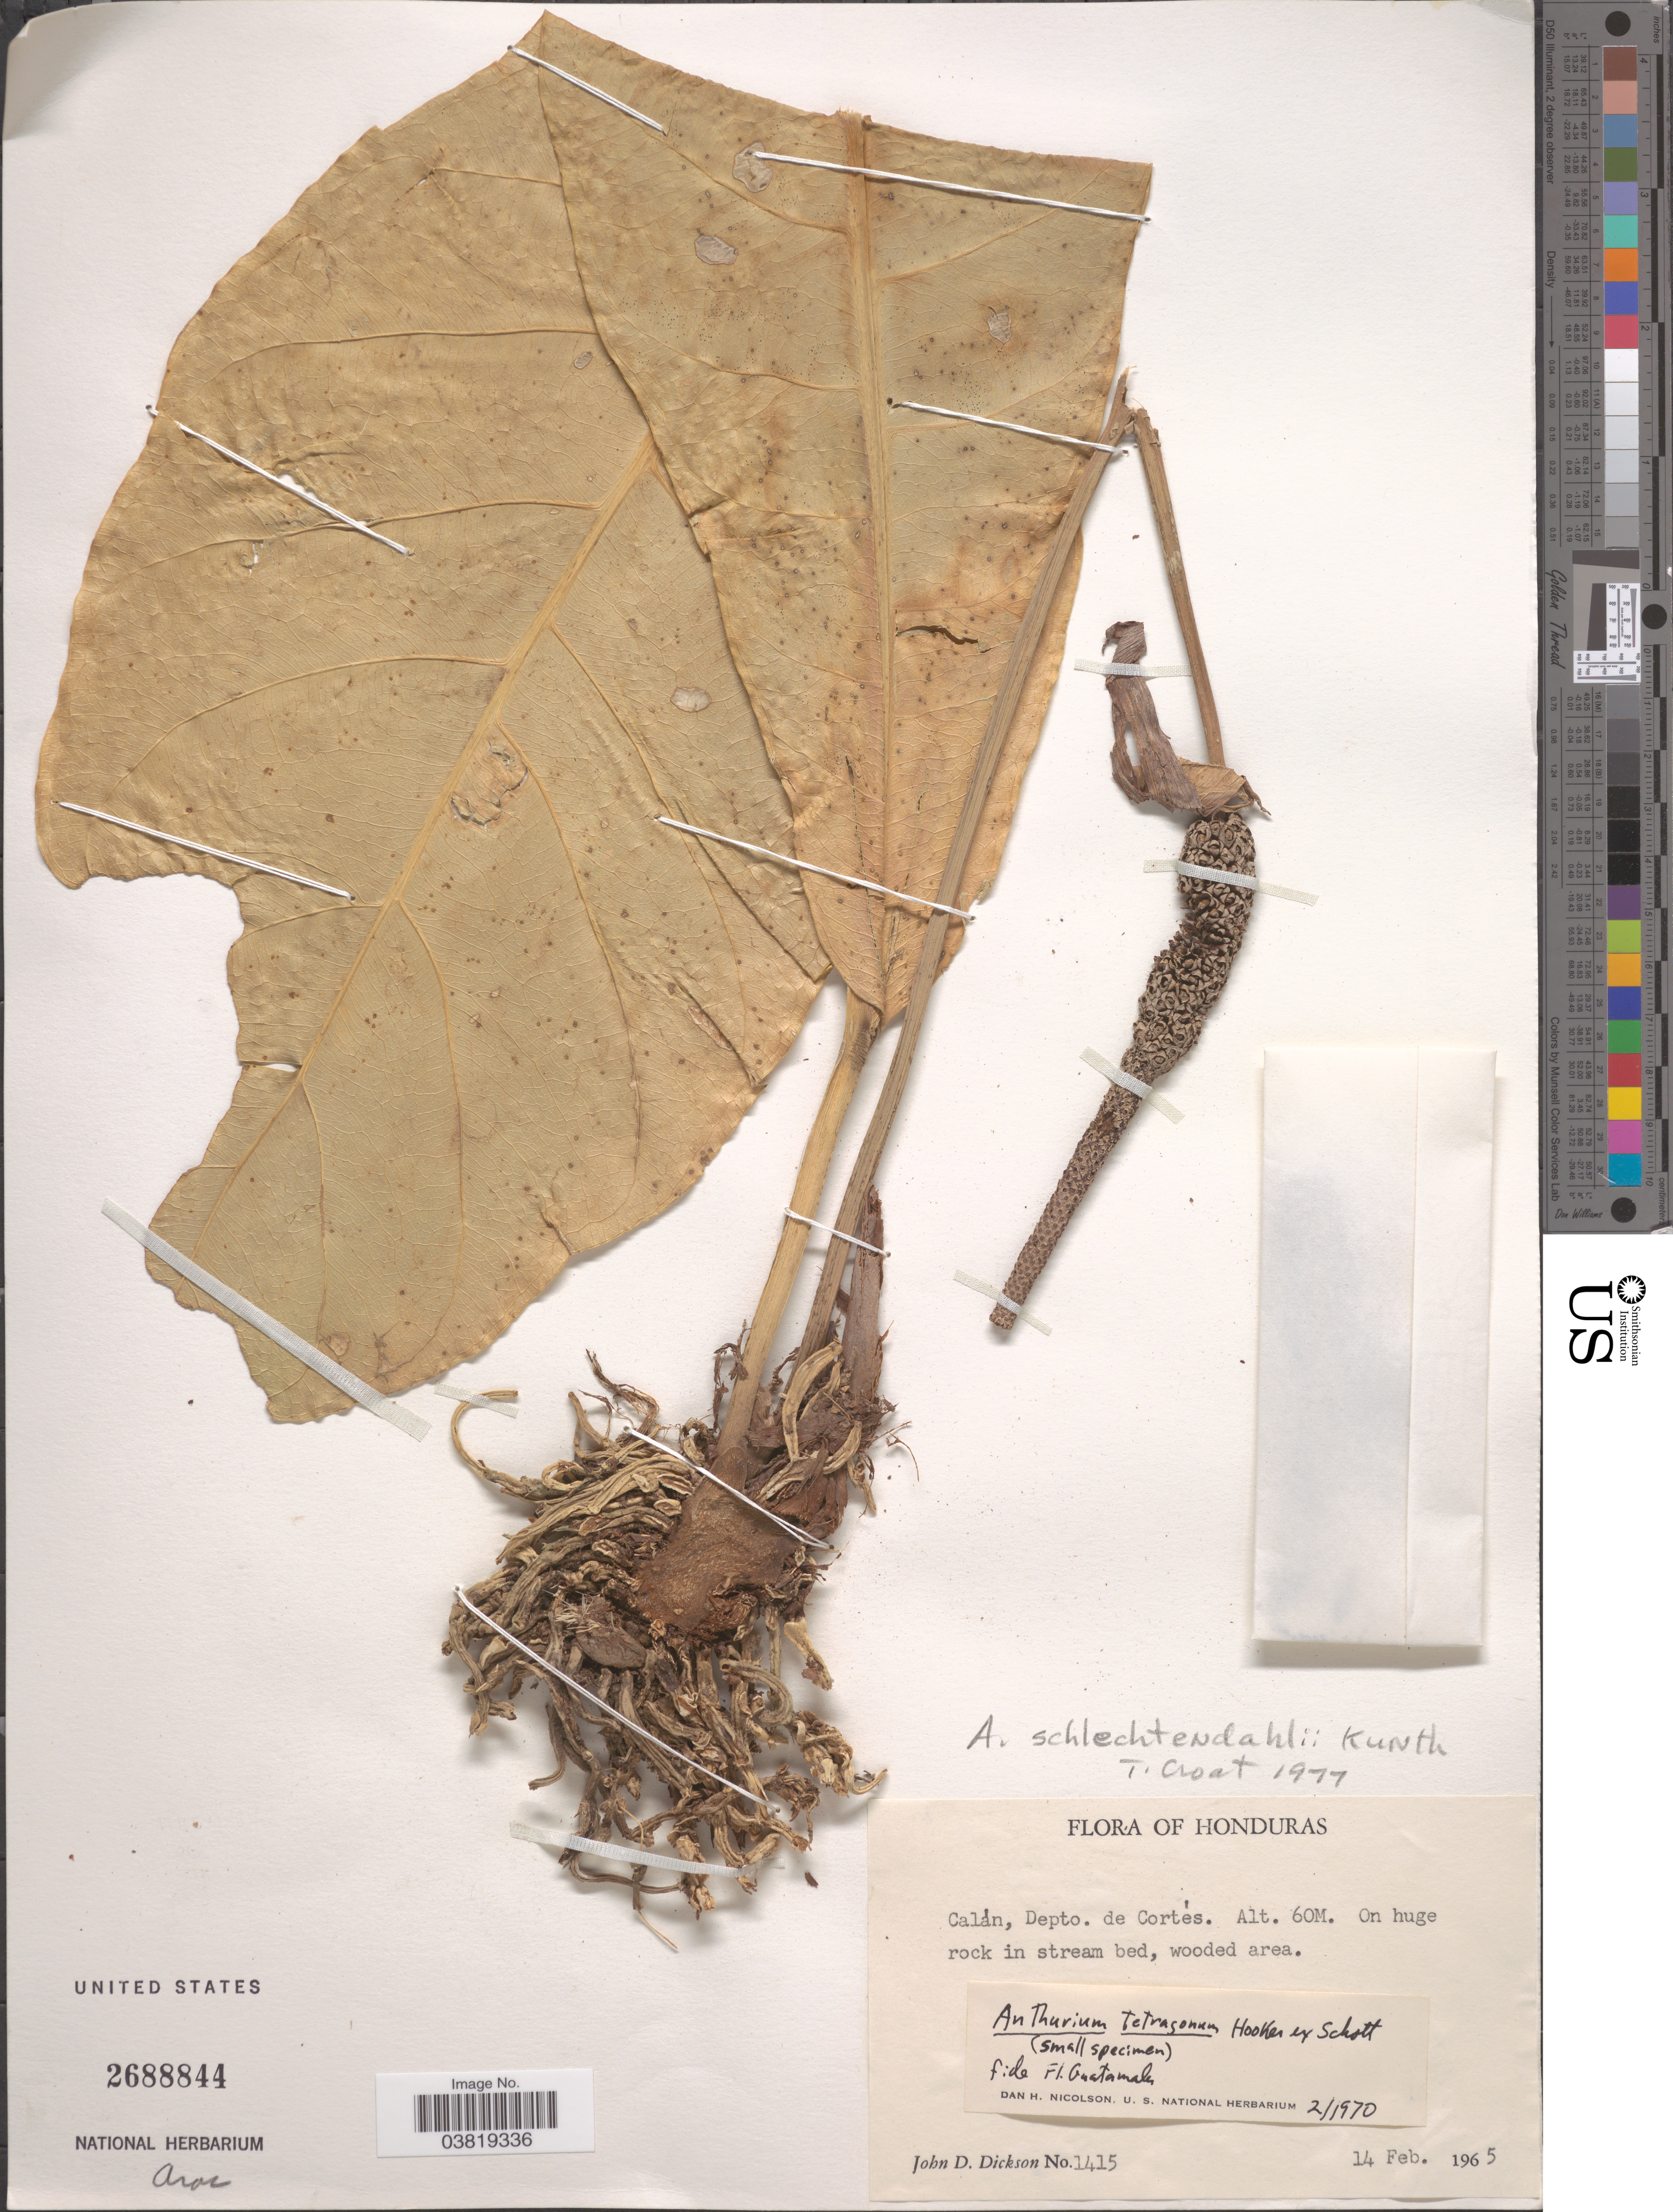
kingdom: Plantae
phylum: Tracheophyta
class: Liliopsida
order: Alismatales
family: Araceae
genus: Anthurium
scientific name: Anthurium schlechtendalii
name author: Kunth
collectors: J. Dickson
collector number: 1415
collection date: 1965-02-14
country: Honduras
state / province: Cortes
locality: Calán, Depto. de Cortés.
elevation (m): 60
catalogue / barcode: US 2688844